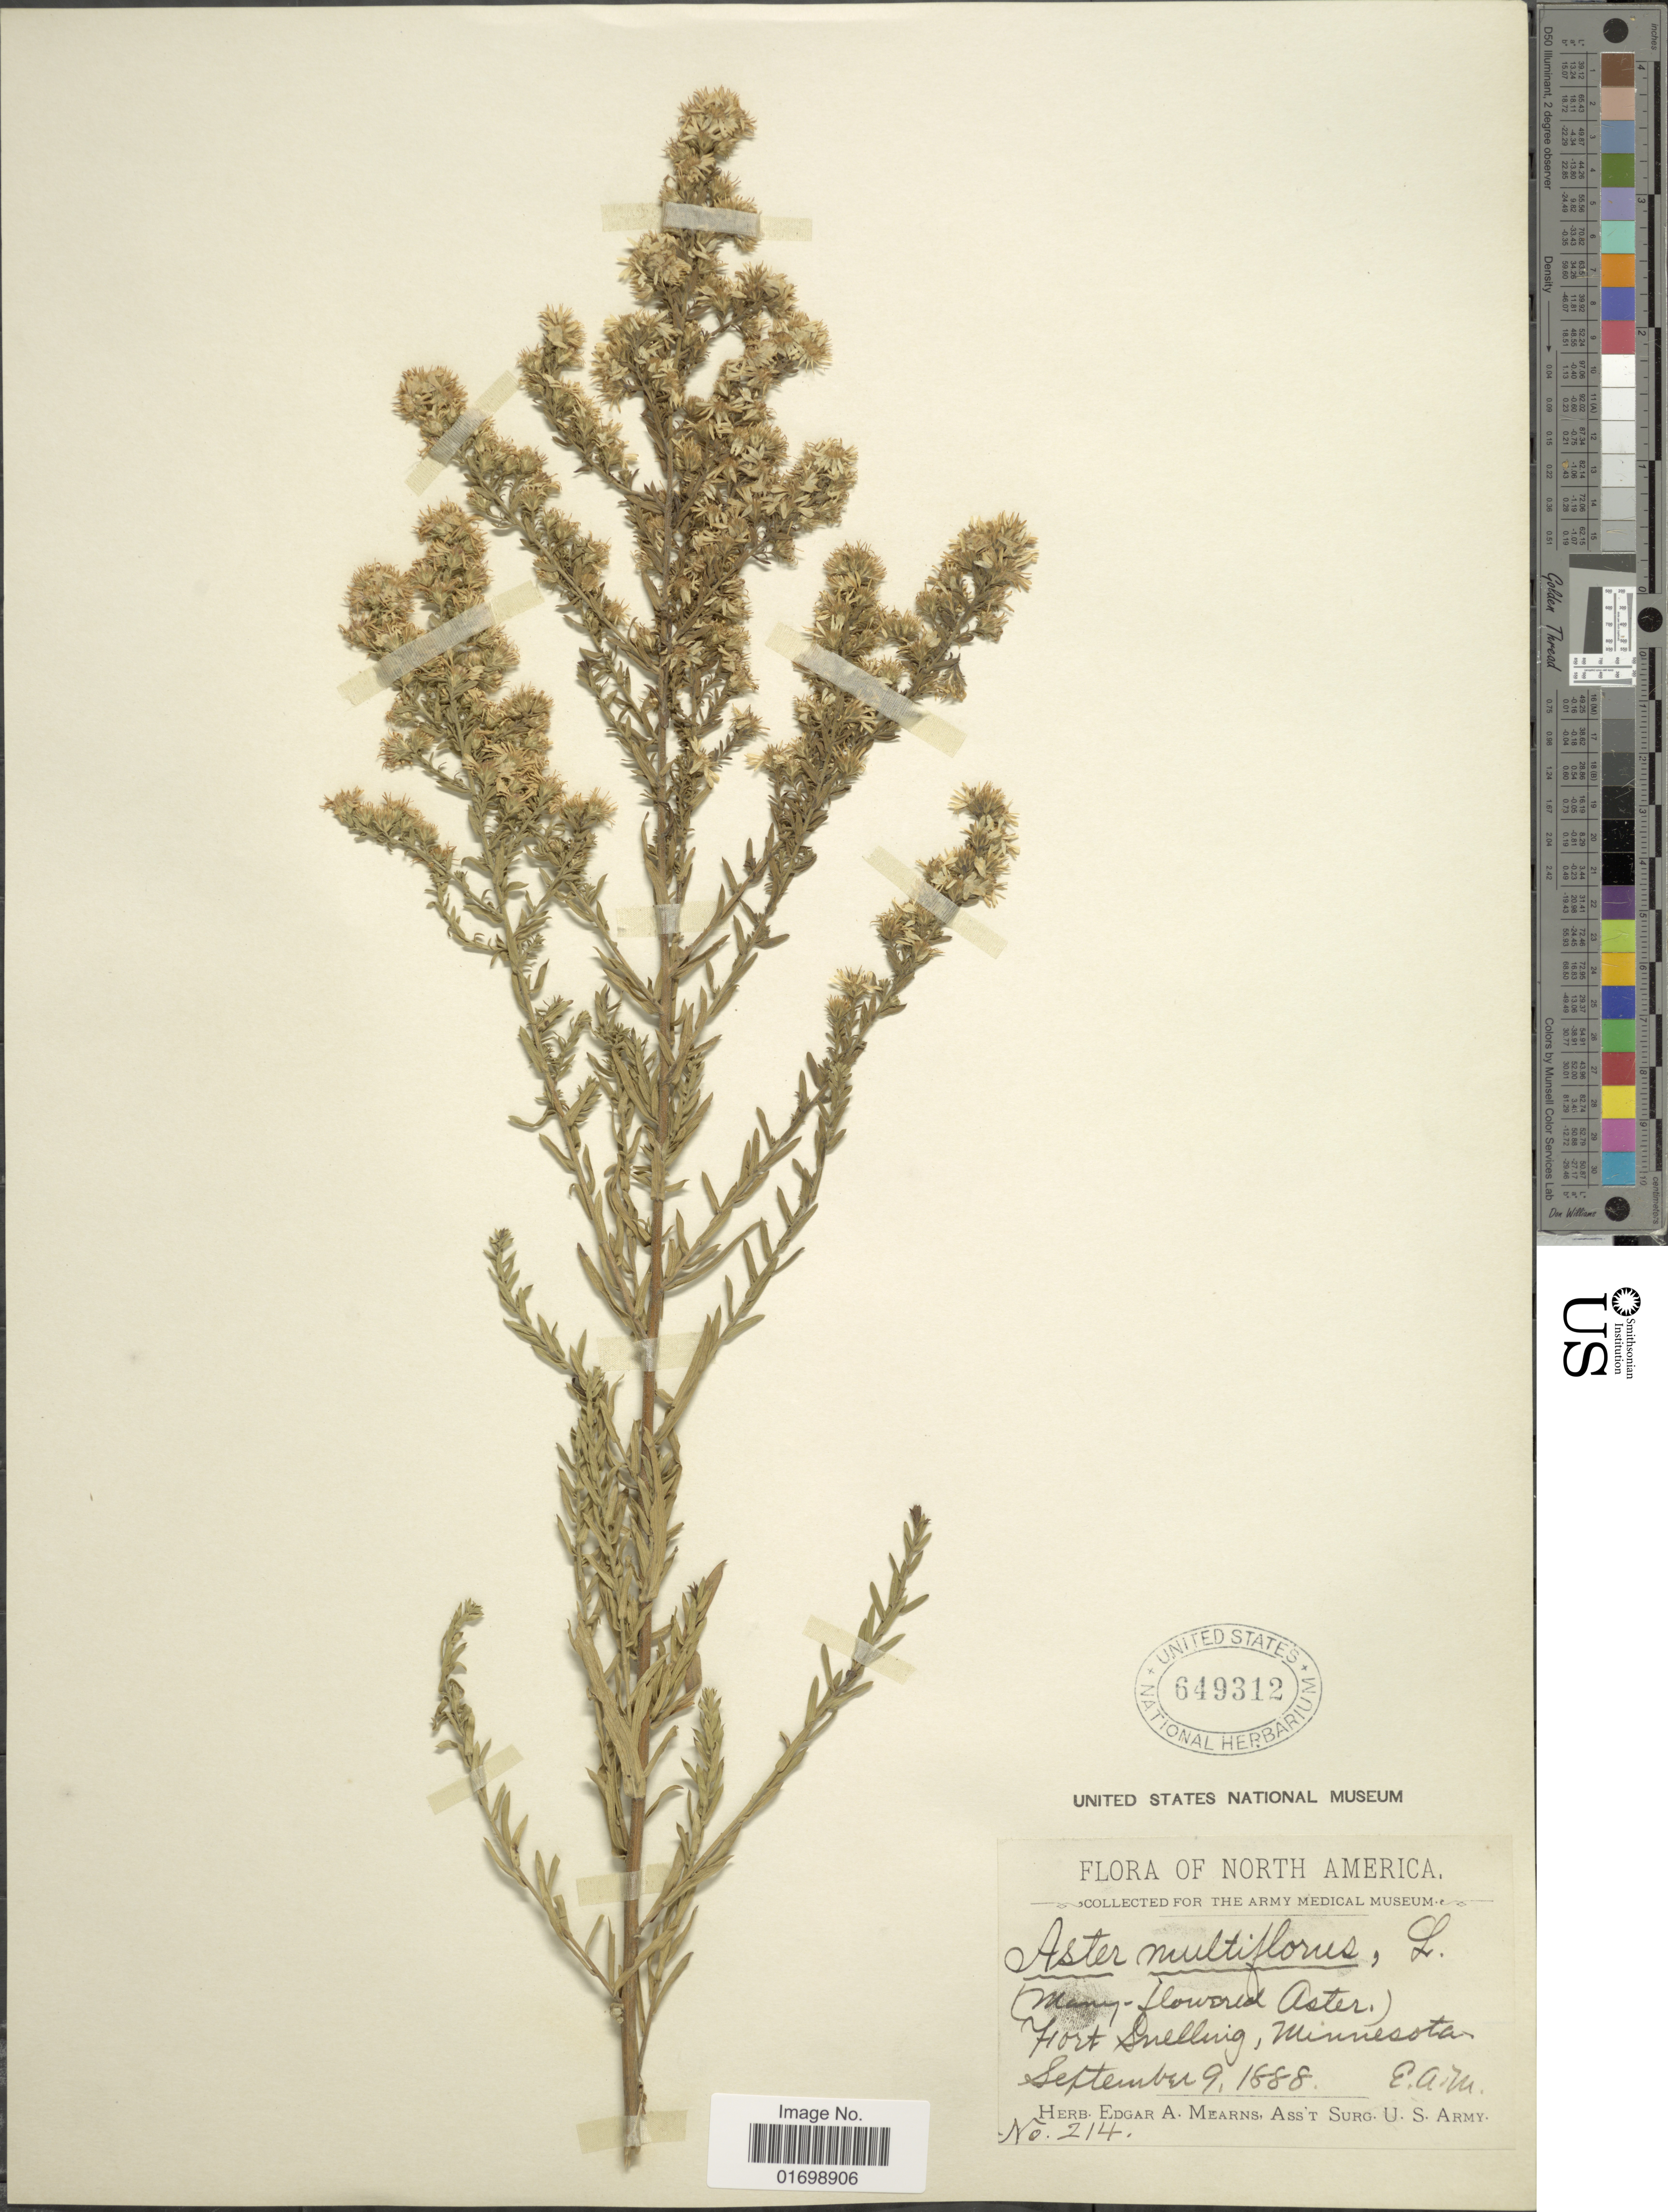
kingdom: Plantae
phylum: Tracheophyta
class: Magnoliopsida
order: Asterales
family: Asteraceae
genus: Symphyotrichum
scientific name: Symphyotrichum ericoides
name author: (L.) G.L. Nesom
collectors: E. A. Mearns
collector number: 214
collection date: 1888-09-09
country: United States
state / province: Minnesota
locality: Fort Snelling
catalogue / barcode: US 649312